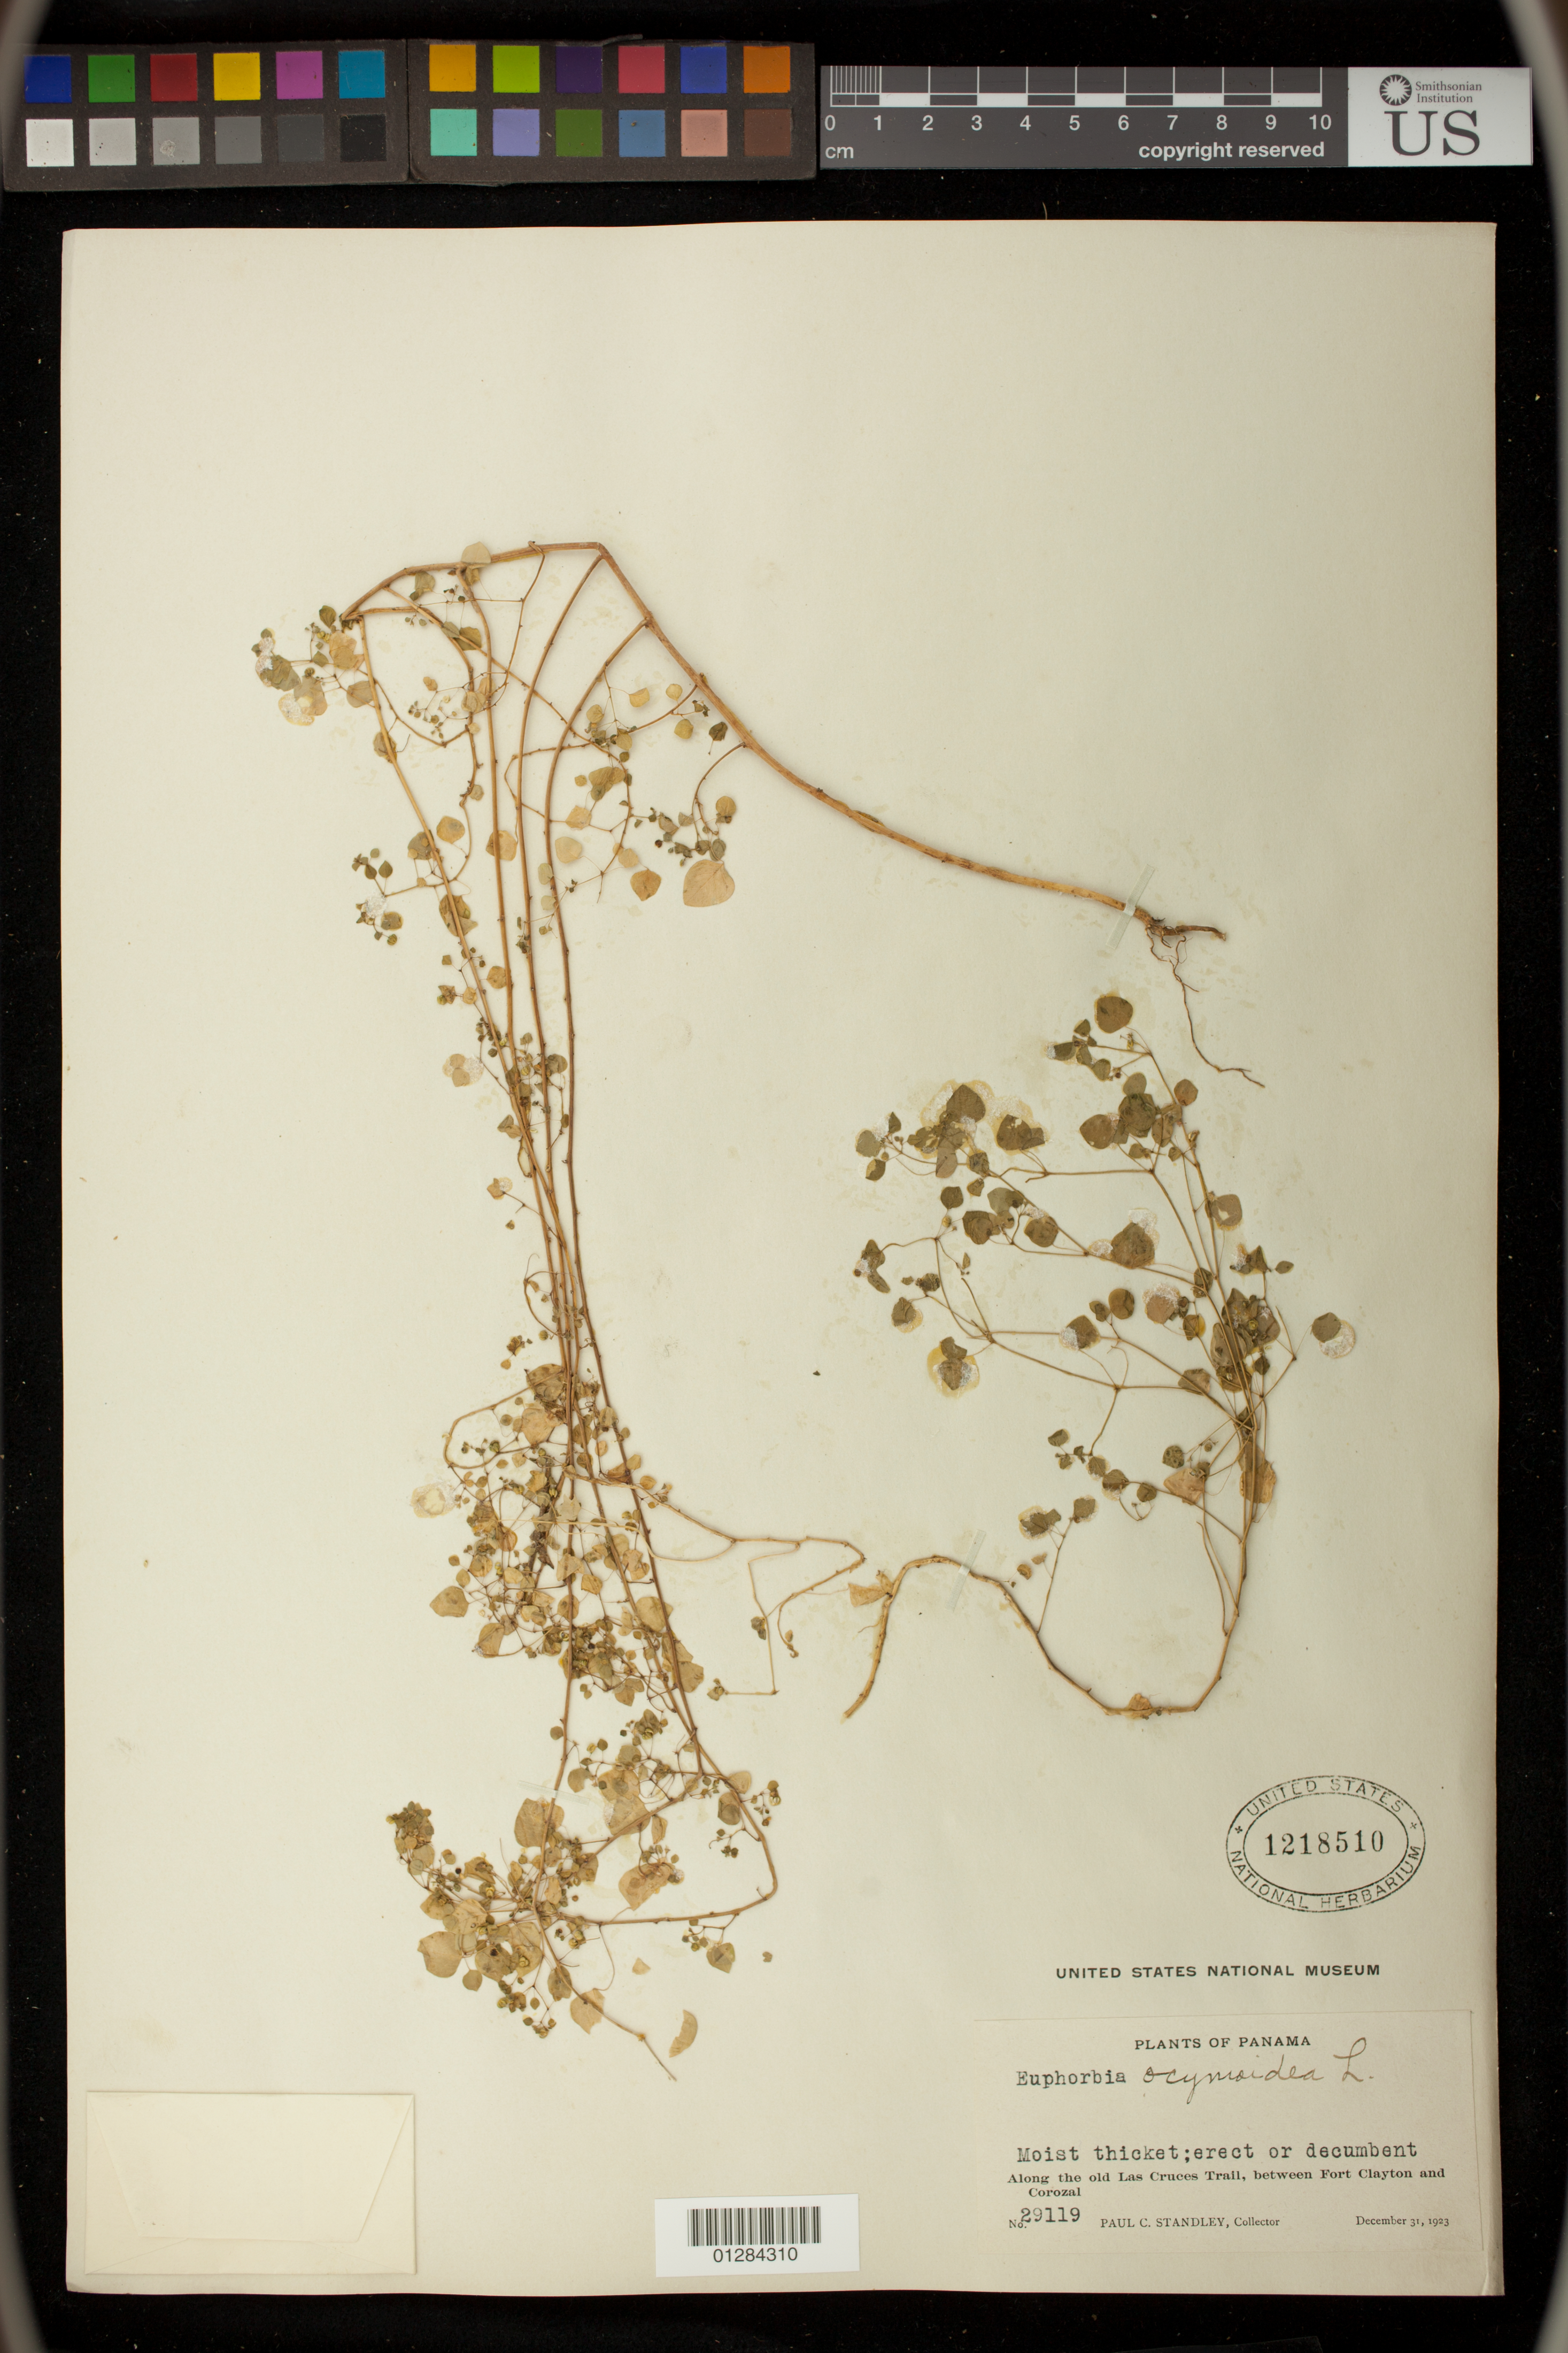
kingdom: Plantae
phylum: Tracheophyta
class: Magnoliopsida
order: Malpighiales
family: Euphorbiaceae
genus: Euphorbia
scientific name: Euphorbia ocymoidea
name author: L.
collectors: P. C. Standley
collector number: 29119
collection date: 1923-12-31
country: Panama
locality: Along the Las Cruces Trail between Fort Clayton and Corozal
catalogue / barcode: US 1218510